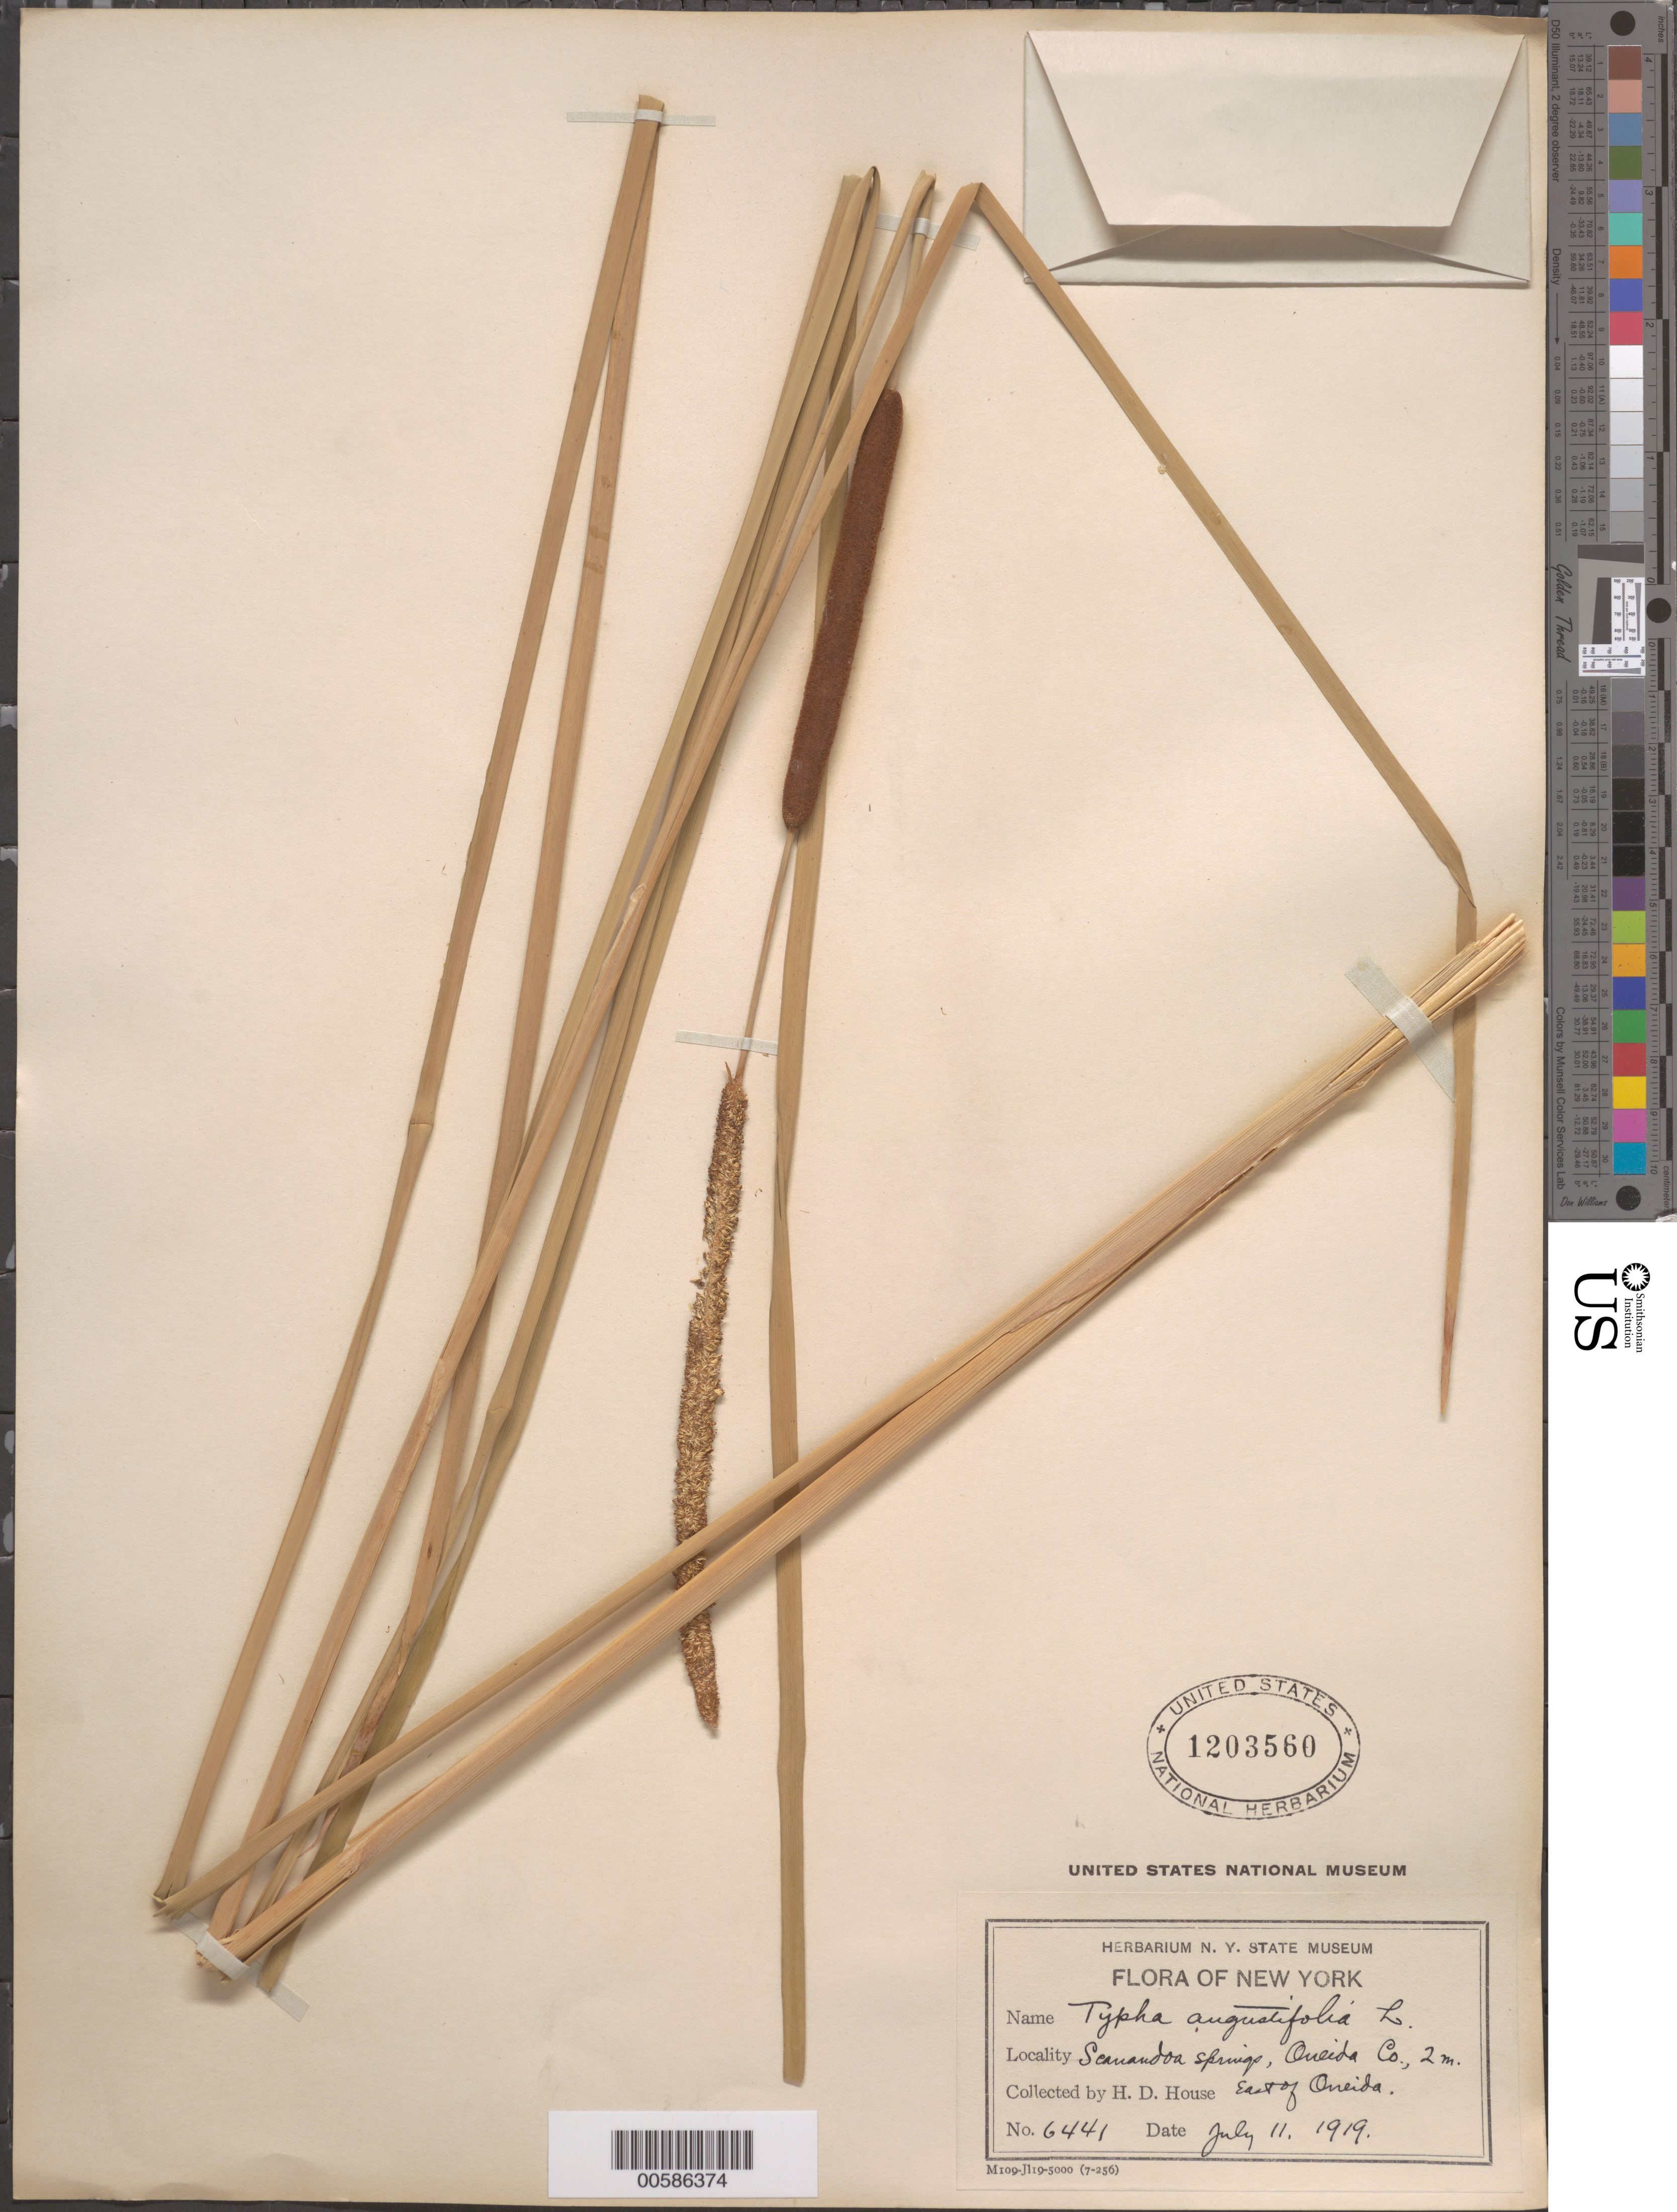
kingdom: Plantae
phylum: Tracheophyta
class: Liliopsida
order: Poales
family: Typhaceae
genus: Typha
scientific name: Typha angustifolia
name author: L.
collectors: H. D. House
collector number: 6441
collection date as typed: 11 Jul 1919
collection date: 1919-07-11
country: United States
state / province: New York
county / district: Oneida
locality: Scanandoa Springs, E of Oneida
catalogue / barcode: US 1203560